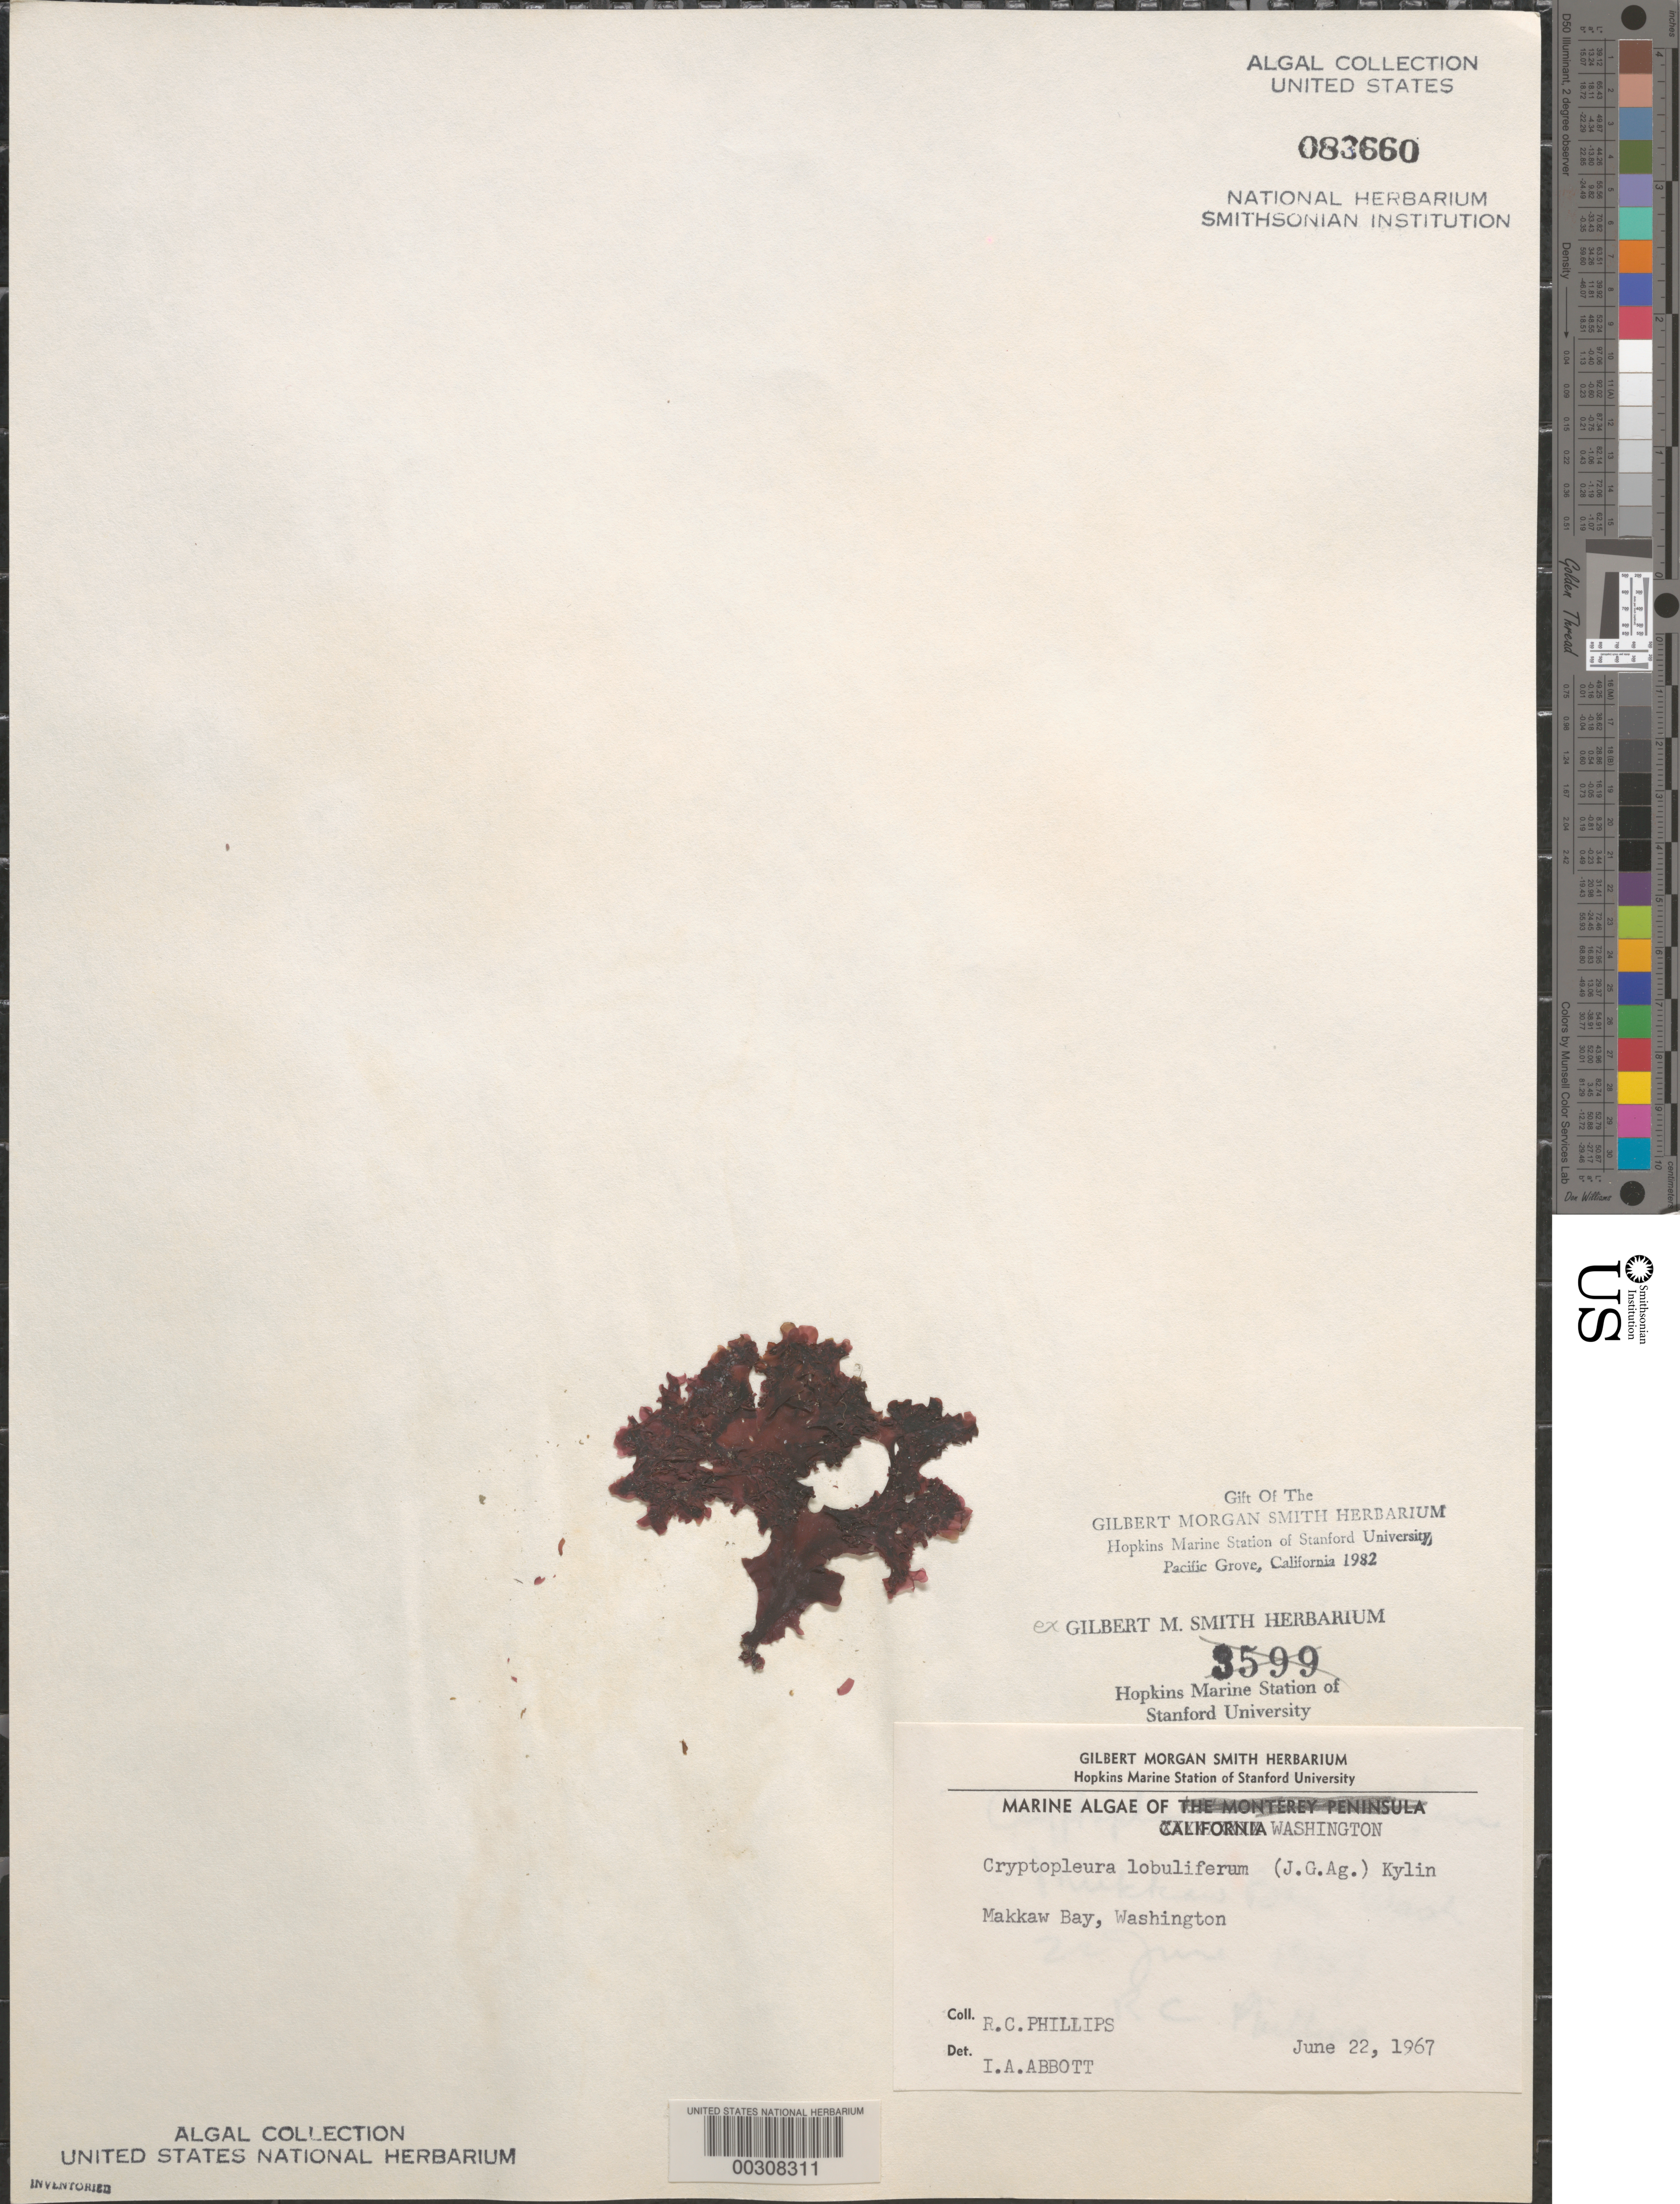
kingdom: Plantae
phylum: Rhodophyta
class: Florideophyceae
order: Ceramiales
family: Delesseriaceae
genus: Cryptopleura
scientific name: Cryptopleura lobulifera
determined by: Abbott, Isabella A.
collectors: R. C. Phillips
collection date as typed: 22 Jun 1967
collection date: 1967-06-22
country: United States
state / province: Washington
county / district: Clallam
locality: Mukkaw Bay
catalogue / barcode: US 83660